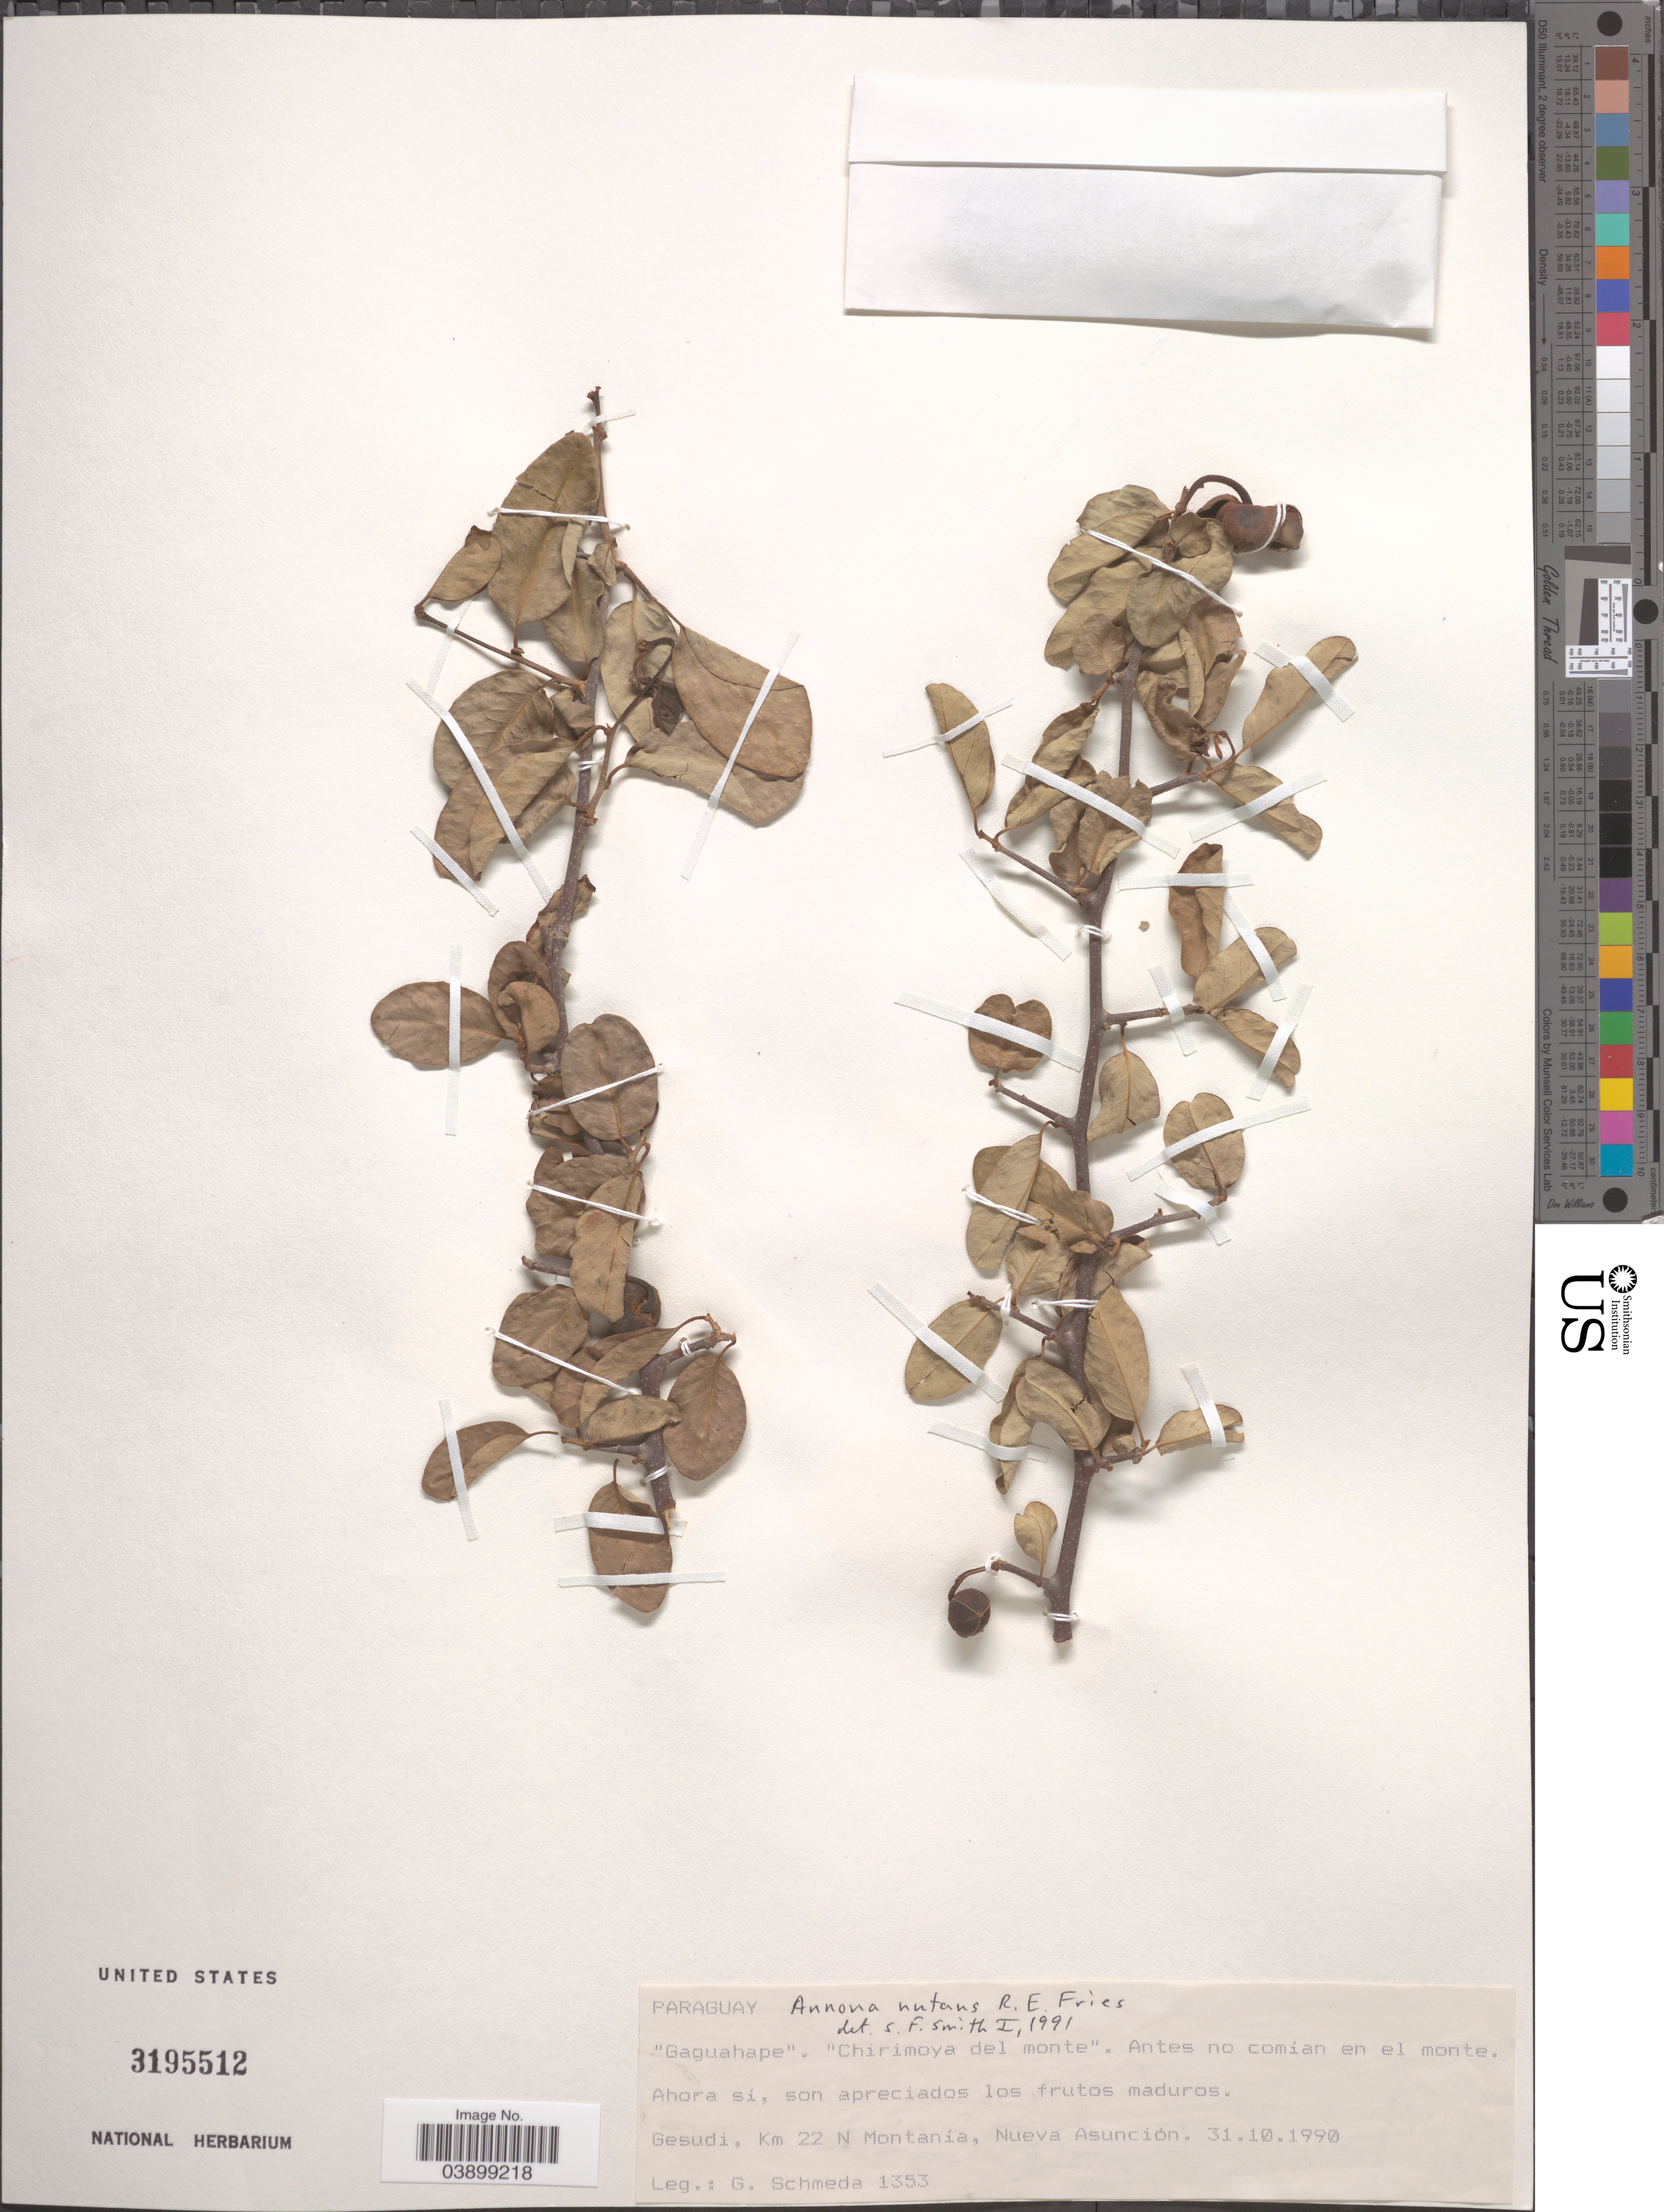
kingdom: Plantae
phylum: Tracheophyta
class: Magnoliopsida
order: Magnoliales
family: Annonaceae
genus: Annona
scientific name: Annona nutans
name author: R.E. Fr.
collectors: G. Schmeda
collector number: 1353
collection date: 1990-10-31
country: Paraguay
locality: Gesudi, Km 22 N Montanía, Nueva Asunción.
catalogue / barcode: US 3195512